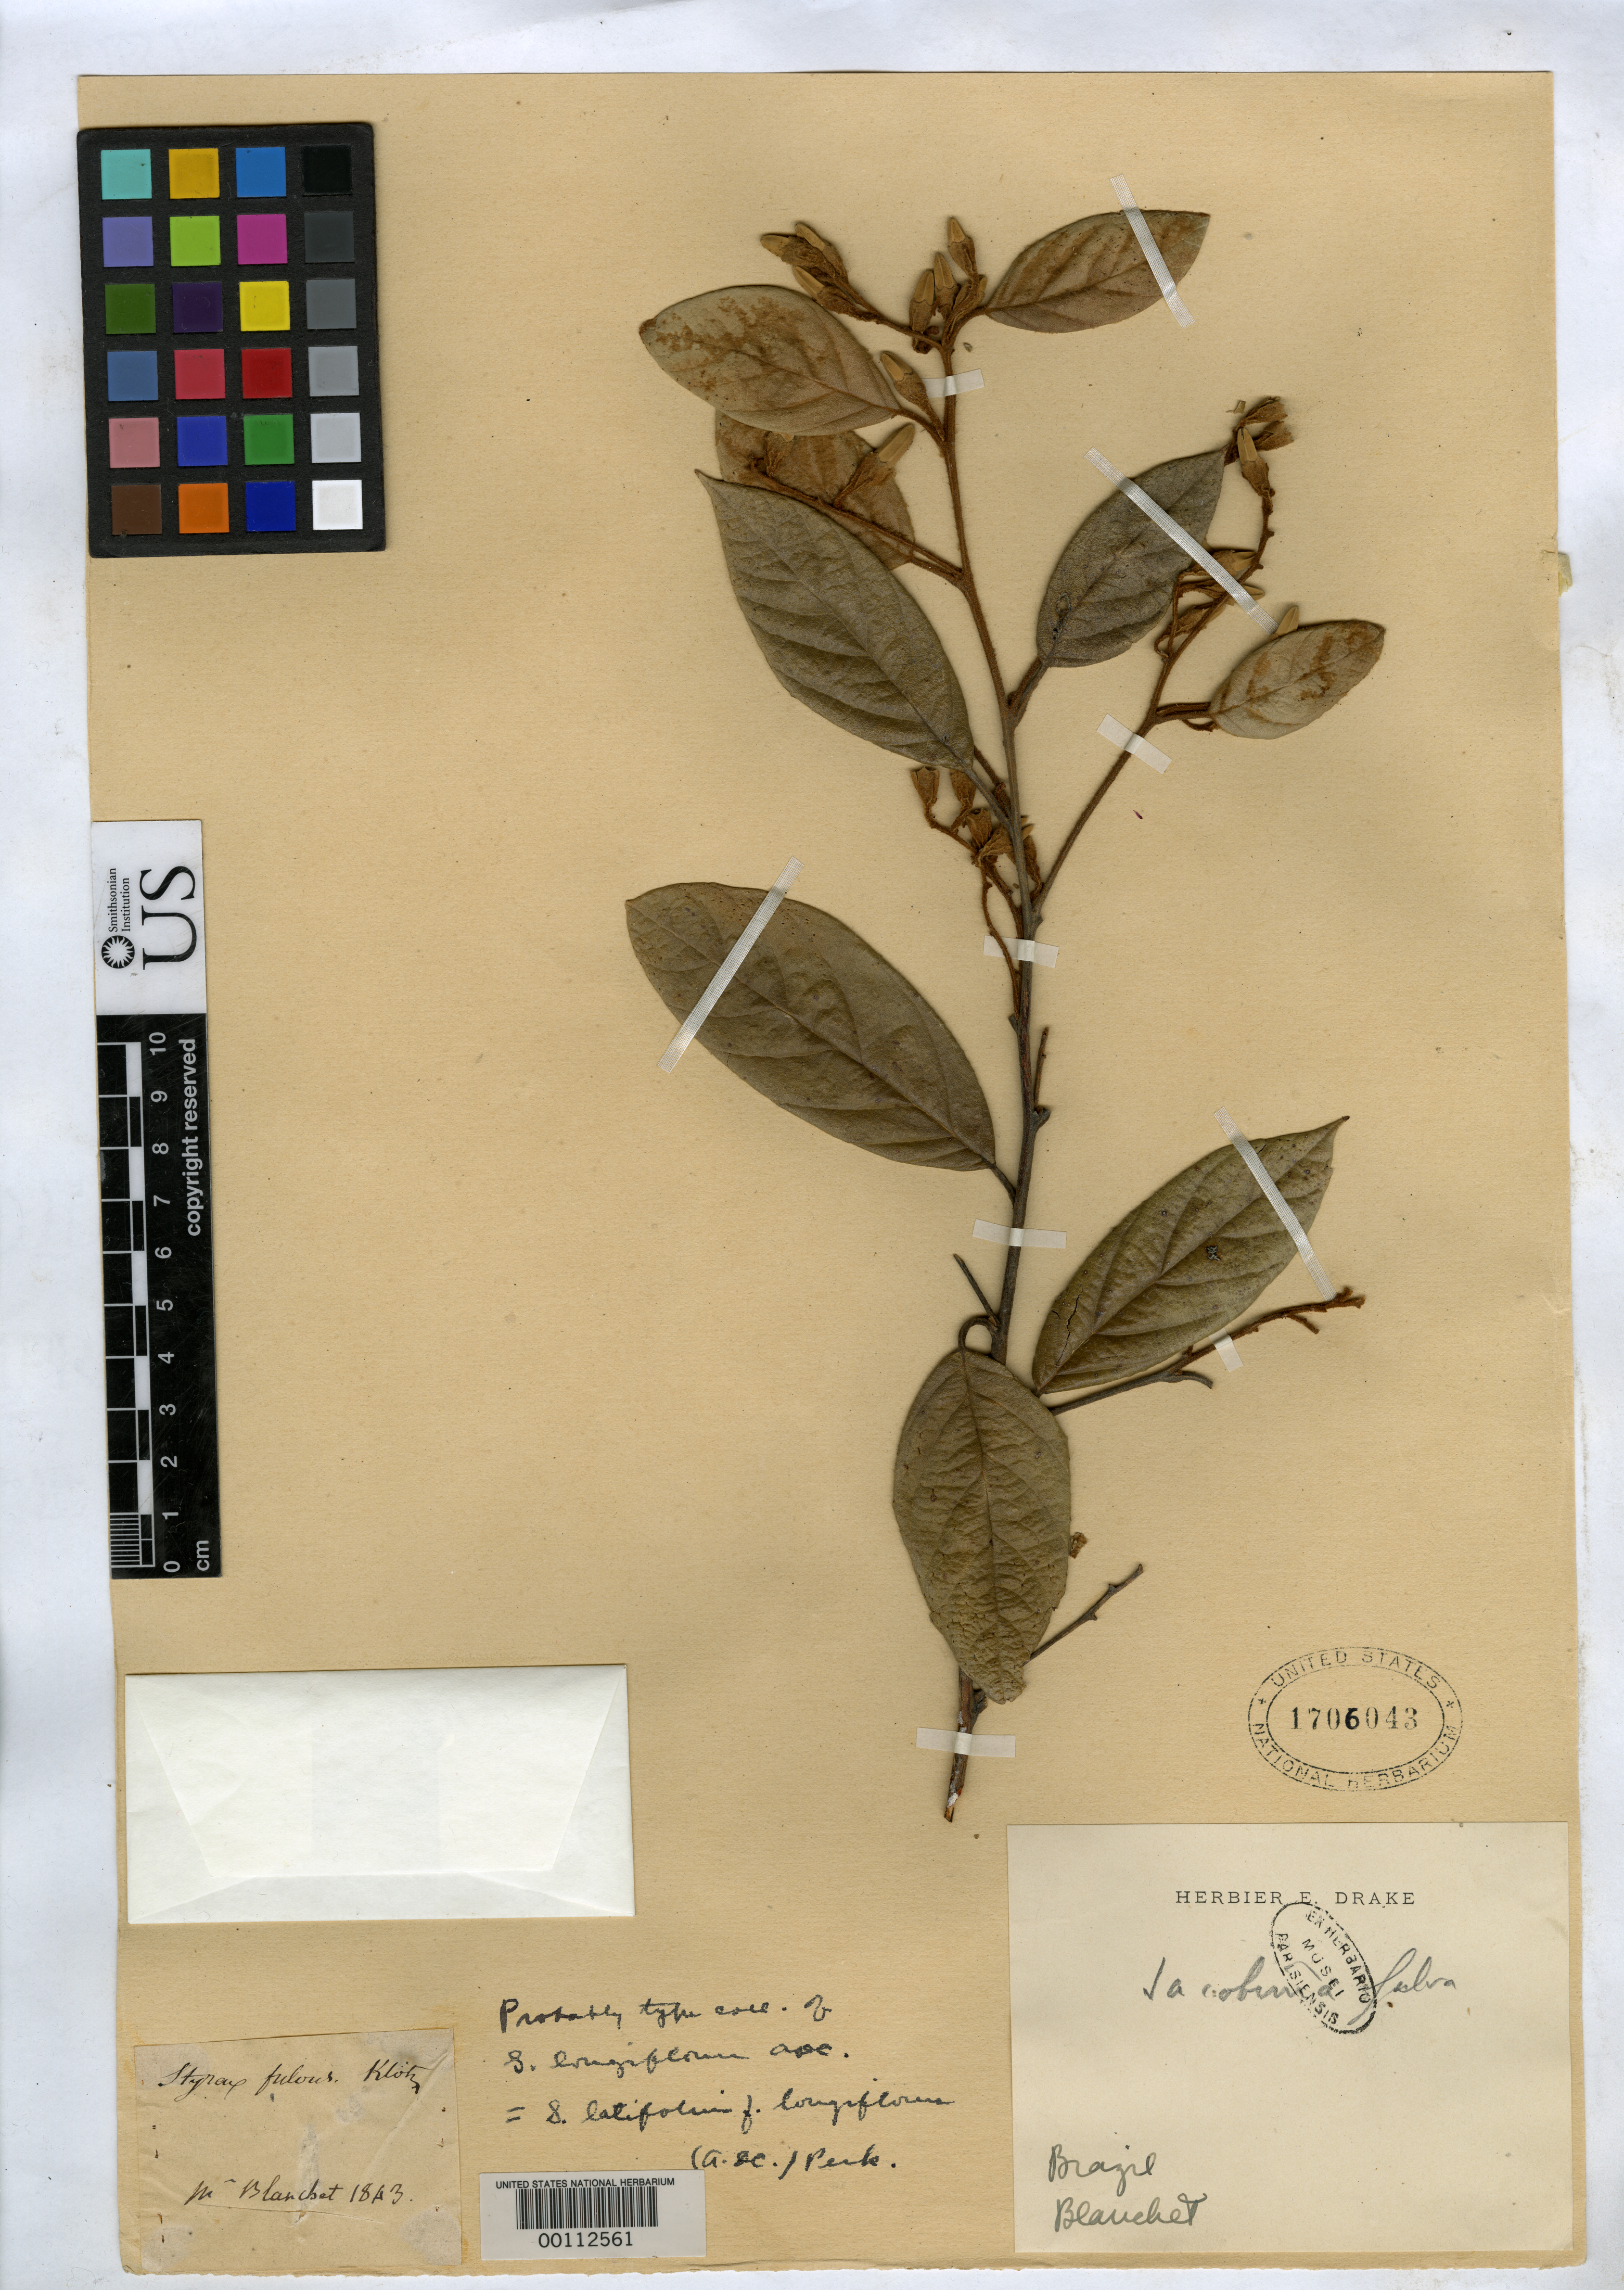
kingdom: Plantae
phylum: Tracheophyta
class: Magnoliopsida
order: Ericales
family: Styracaceae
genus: Styrax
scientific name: Styrax longiflorus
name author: A. DC. in DC.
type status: Isotype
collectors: J. Blanchet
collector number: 3458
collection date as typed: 1843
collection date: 1843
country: Brazil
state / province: Bahia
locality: Egreja Yelha.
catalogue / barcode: US 1706043